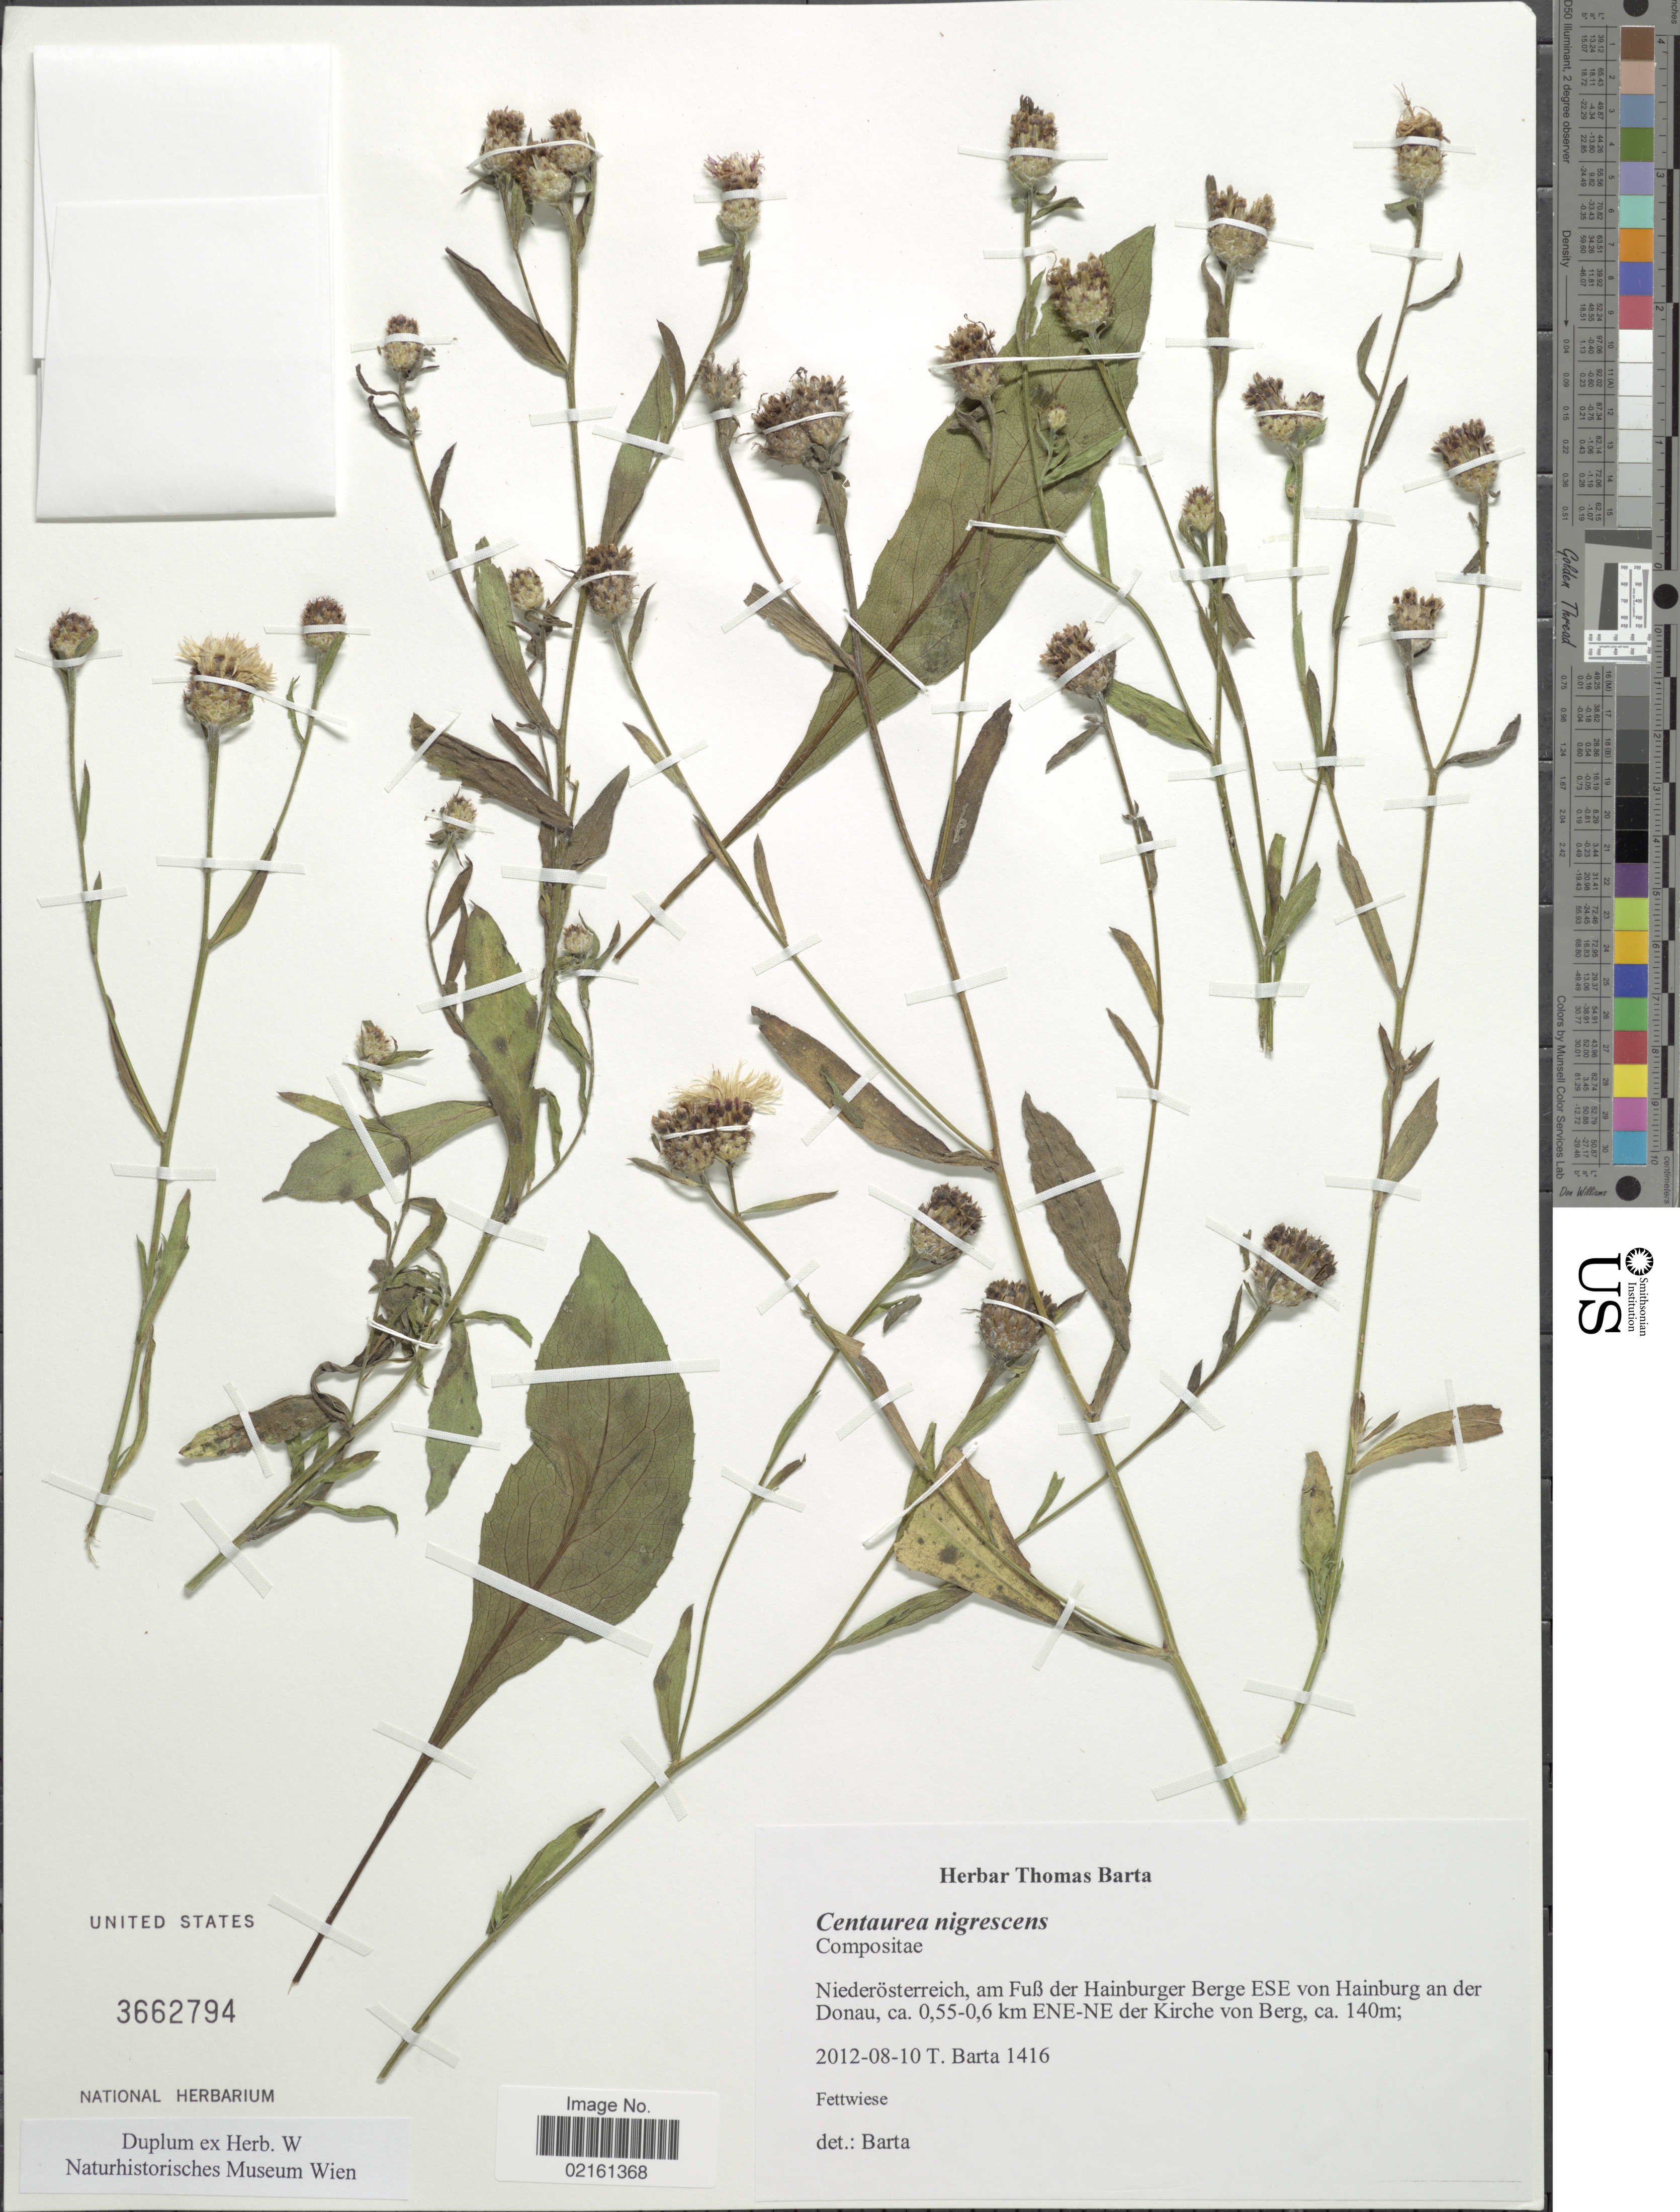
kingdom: Plantae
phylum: Tracheophyta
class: Magnoliopsida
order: Asterales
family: Asteraceae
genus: Centaurea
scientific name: Centaurea nigrescens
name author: L.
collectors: T. Barta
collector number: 1416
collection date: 2012-08-10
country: Austria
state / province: Niederosterreich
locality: Am Fub der Hainburger Berge ESE von Hainburg an der Donau, ca 0.55-0.6 km ENE-NE der Kirche von Berg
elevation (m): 140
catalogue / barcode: US 3662794